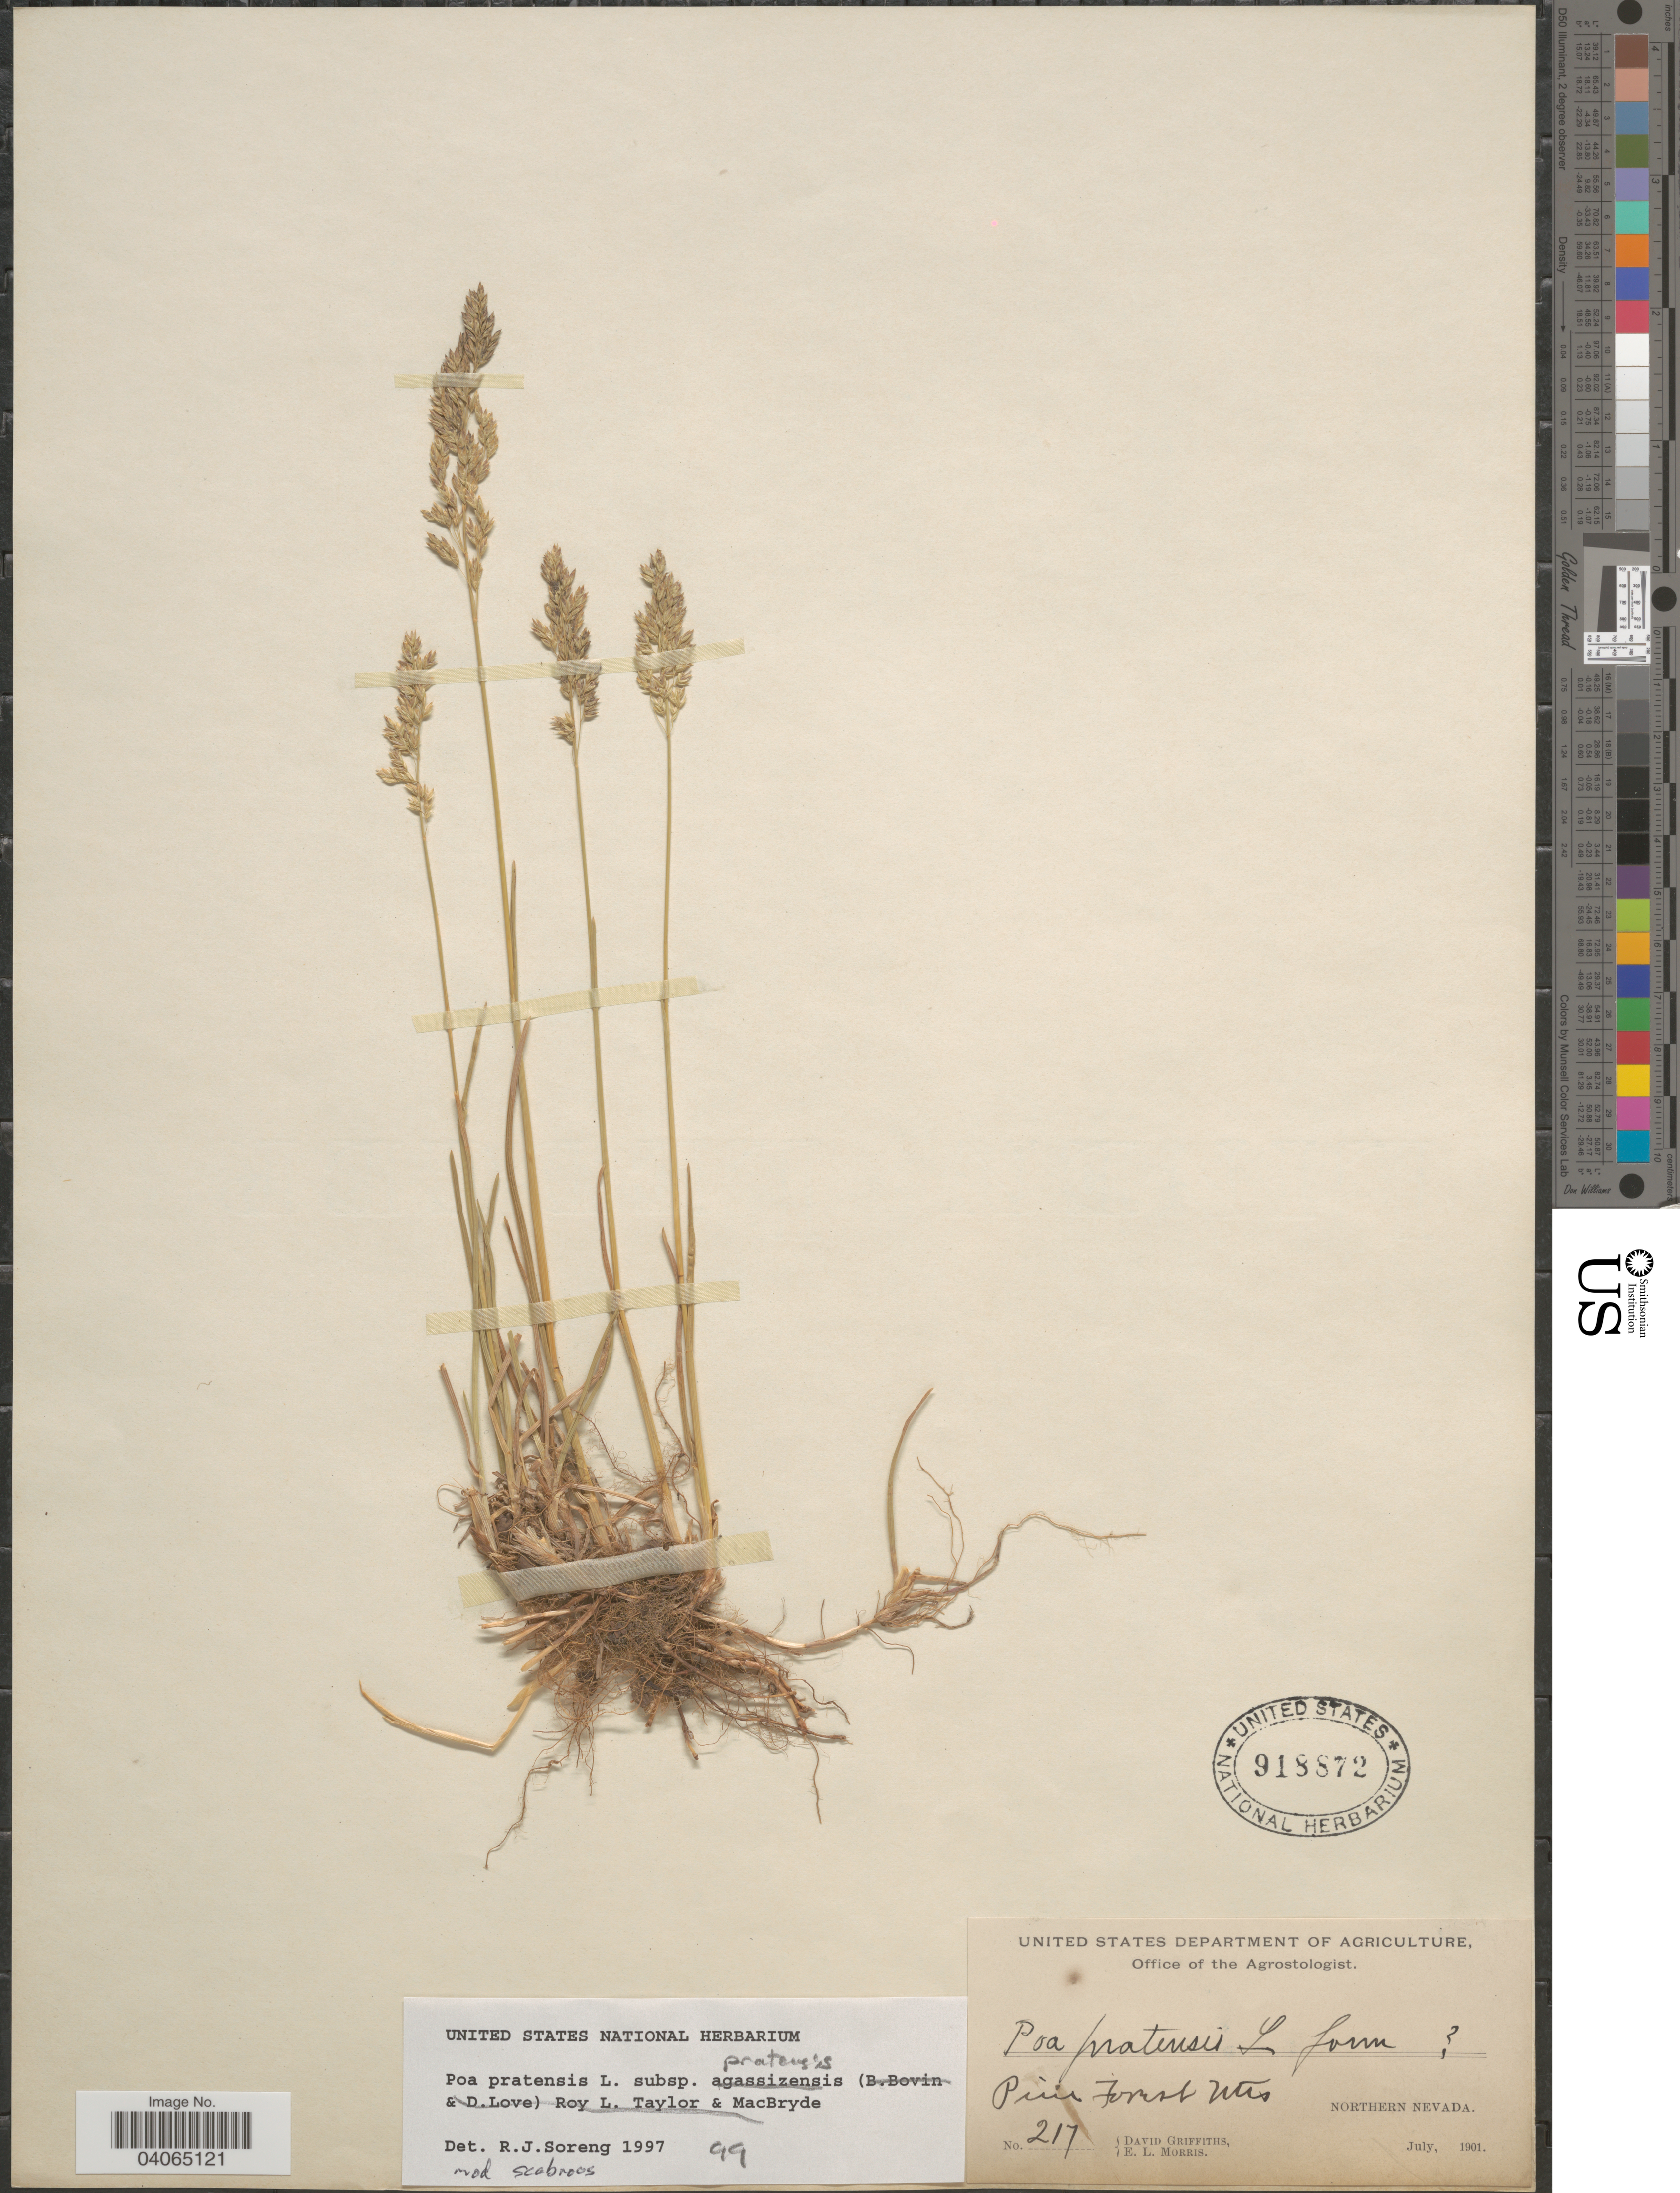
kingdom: Plantae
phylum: Tracheophyta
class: Liliopsida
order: Poales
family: Poaceae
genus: Poa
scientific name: Poa pratensis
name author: L.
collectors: D. Griffiths & E. Morris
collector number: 217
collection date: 1901-07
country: United States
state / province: Nevada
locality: Pine Forest Mts. Northern Nevada.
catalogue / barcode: US 918872